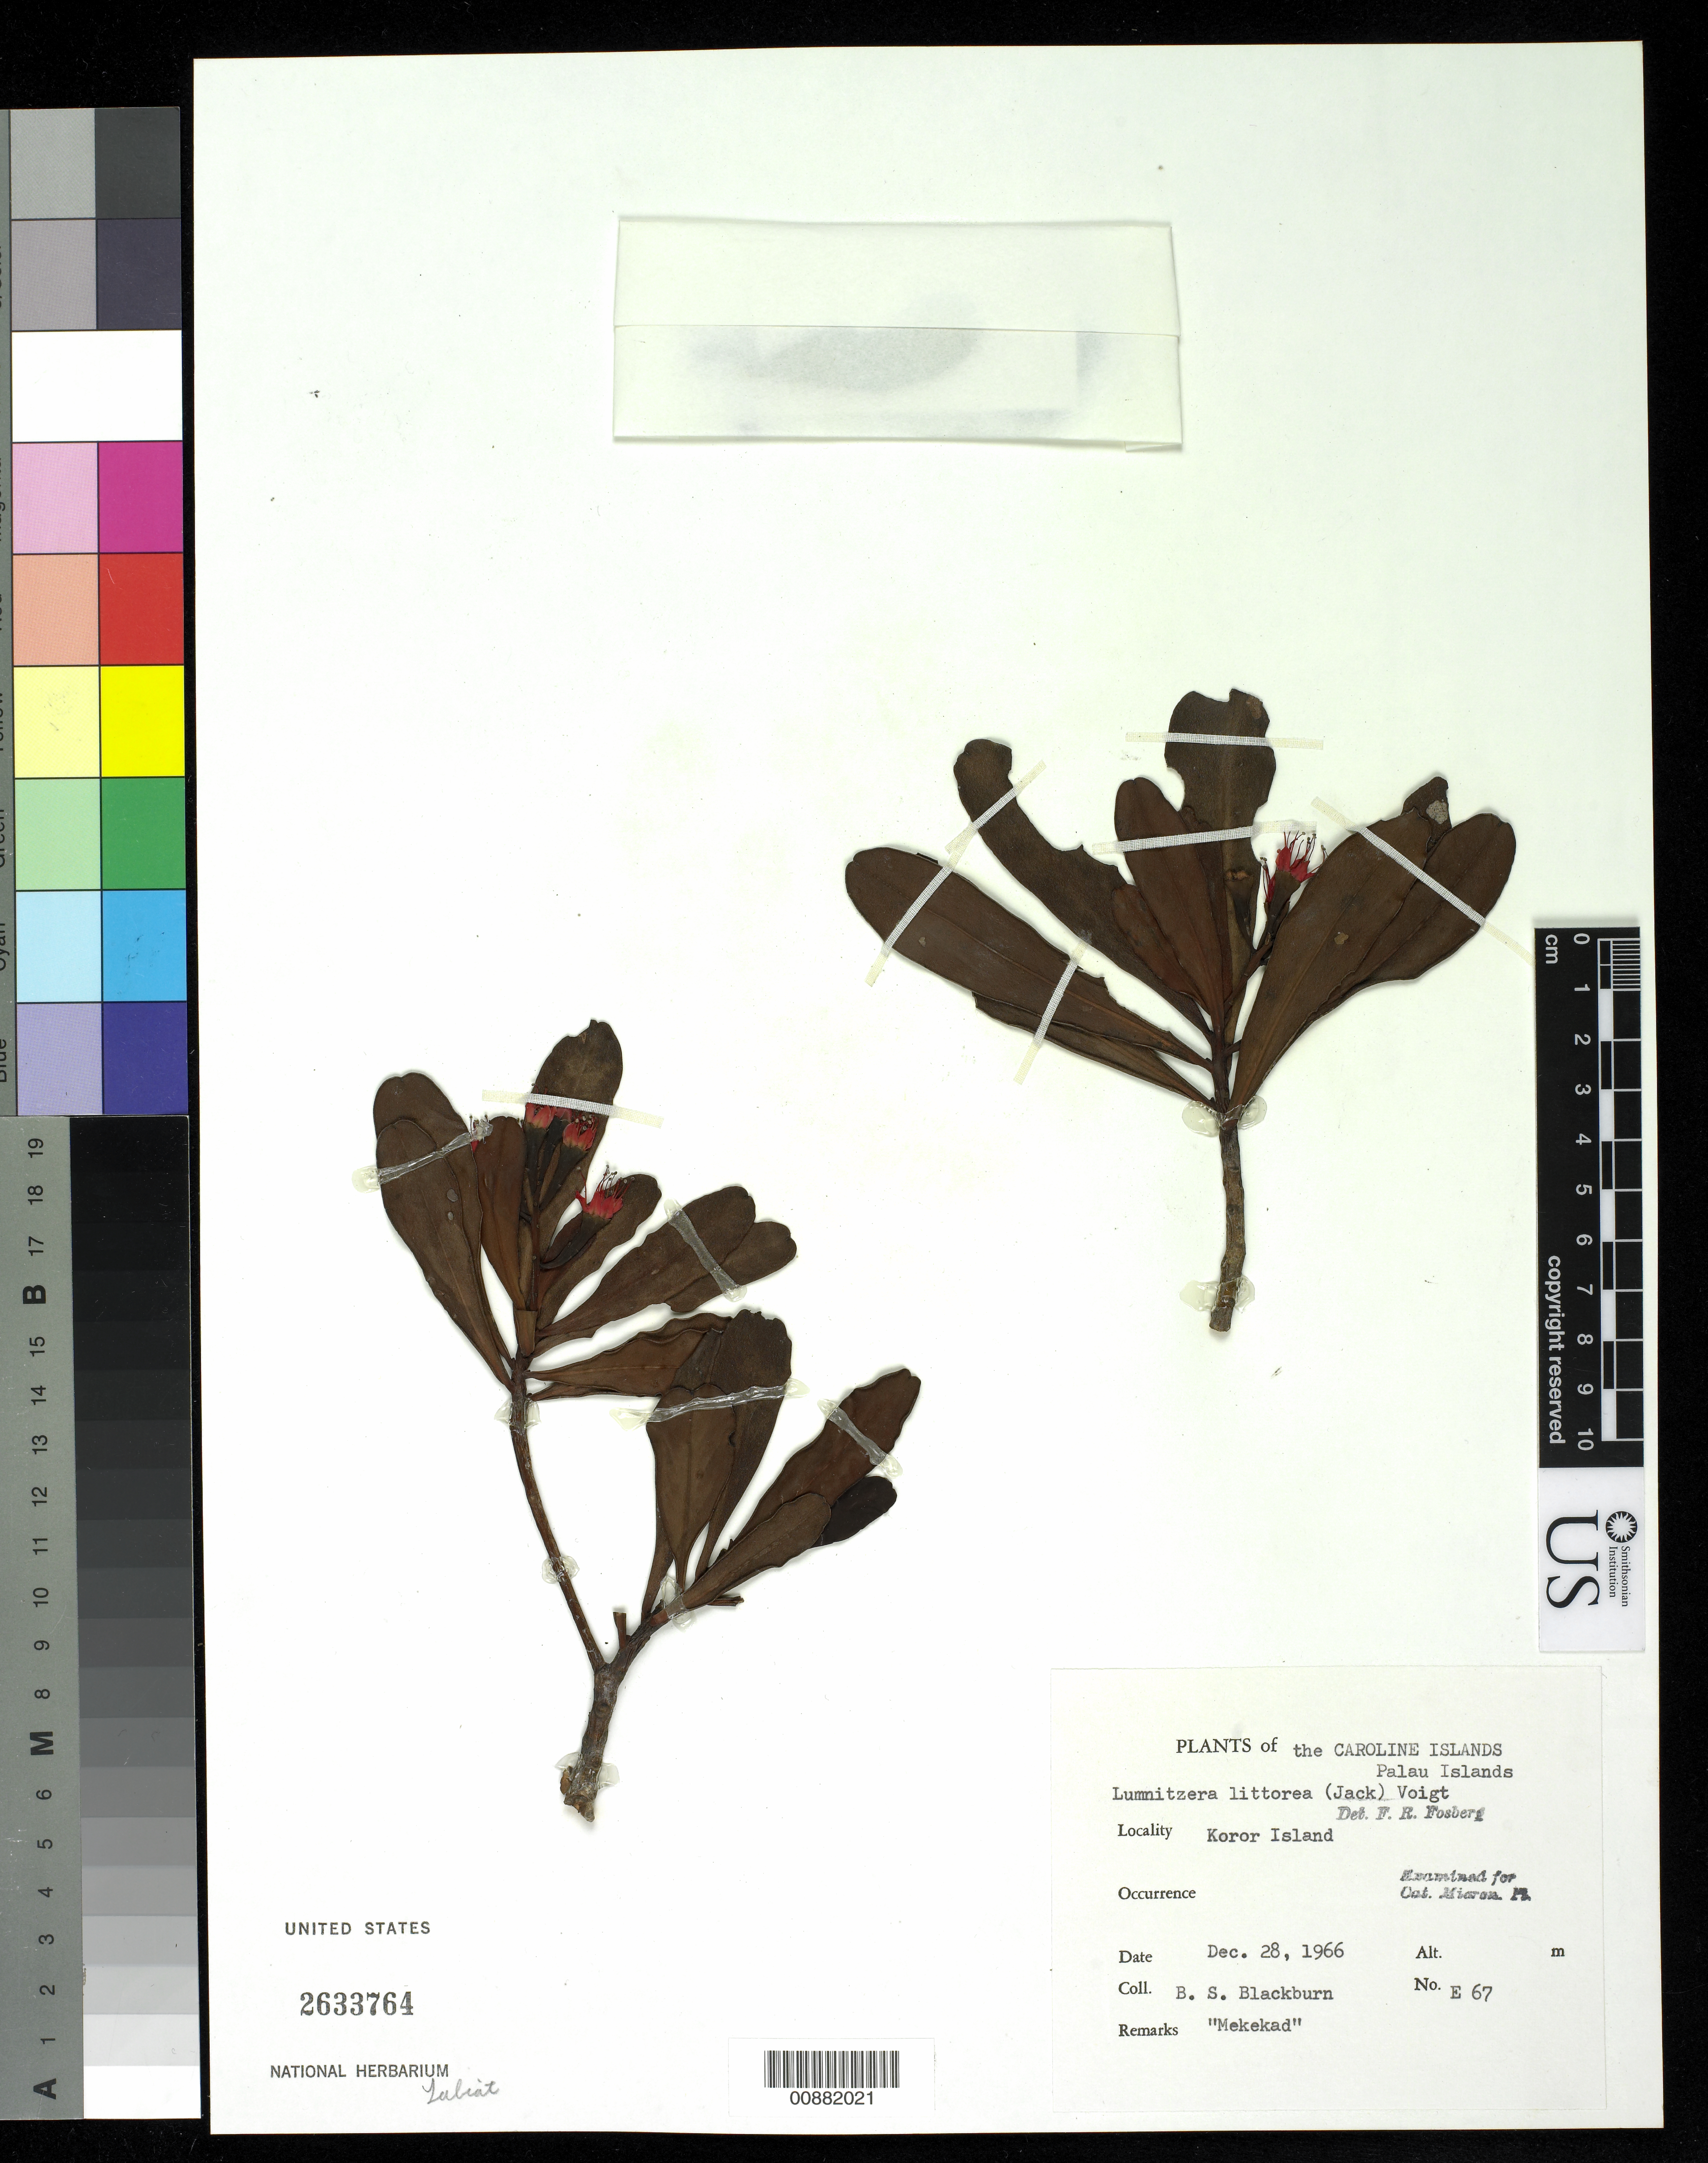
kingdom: Plantae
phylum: Tracheophyta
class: Magnoliopsida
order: Myrtales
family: Combretaceae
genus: Lumnitzera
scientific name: Lumnitzera littorea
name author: (Jack) Voight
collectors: B. S. Blackburn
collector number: E 67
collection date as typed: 28 Dec 1966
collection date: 1966-12-28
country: Palau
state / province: Koror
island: Oreor (Koror)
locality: Palau Islands, Koror Island.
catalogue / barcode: US 2633764